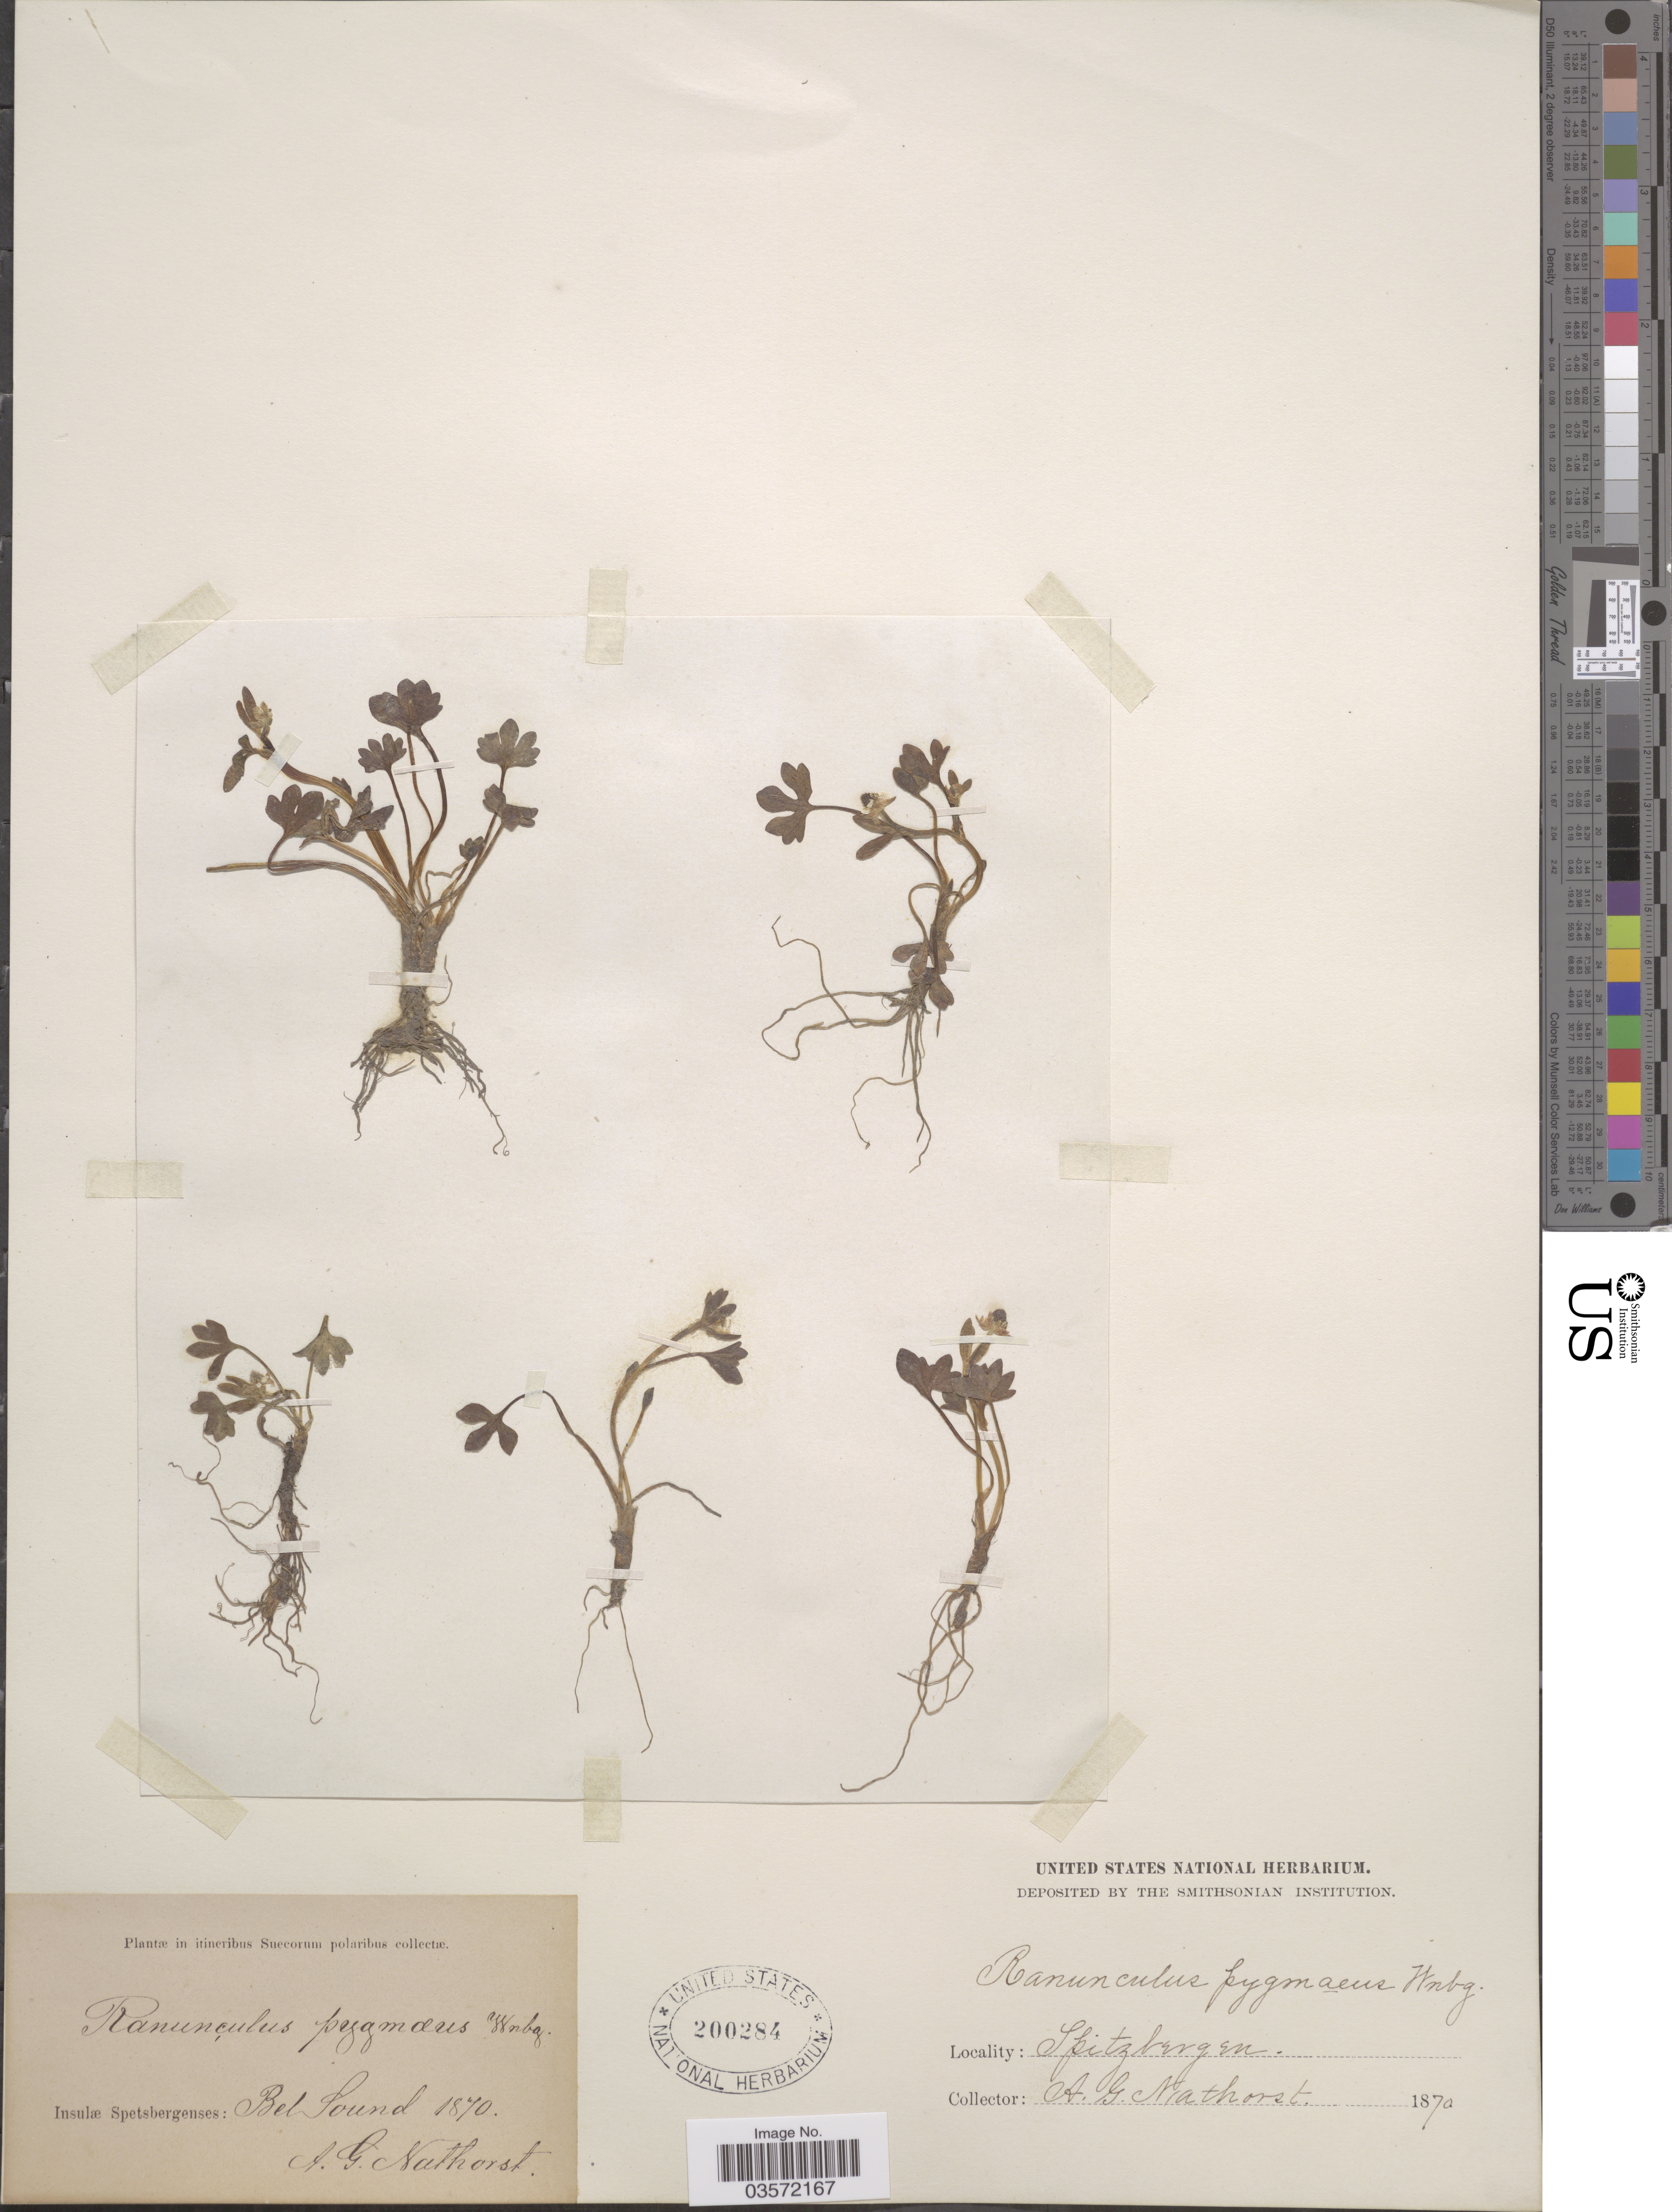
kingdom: Plantae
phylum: Tracheophyta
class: Magnoliopsida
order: Ranunculales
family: Ranunculaceae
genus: Ranunculus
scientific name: Ranunculus pygmaeus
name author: Wahlenb.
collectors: A. Nathorst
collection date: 1870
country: Norway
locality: Itineribus Suecorum polaribus. Insulæ Spetsbergenses: Bel Sound.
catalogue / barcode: US 200284